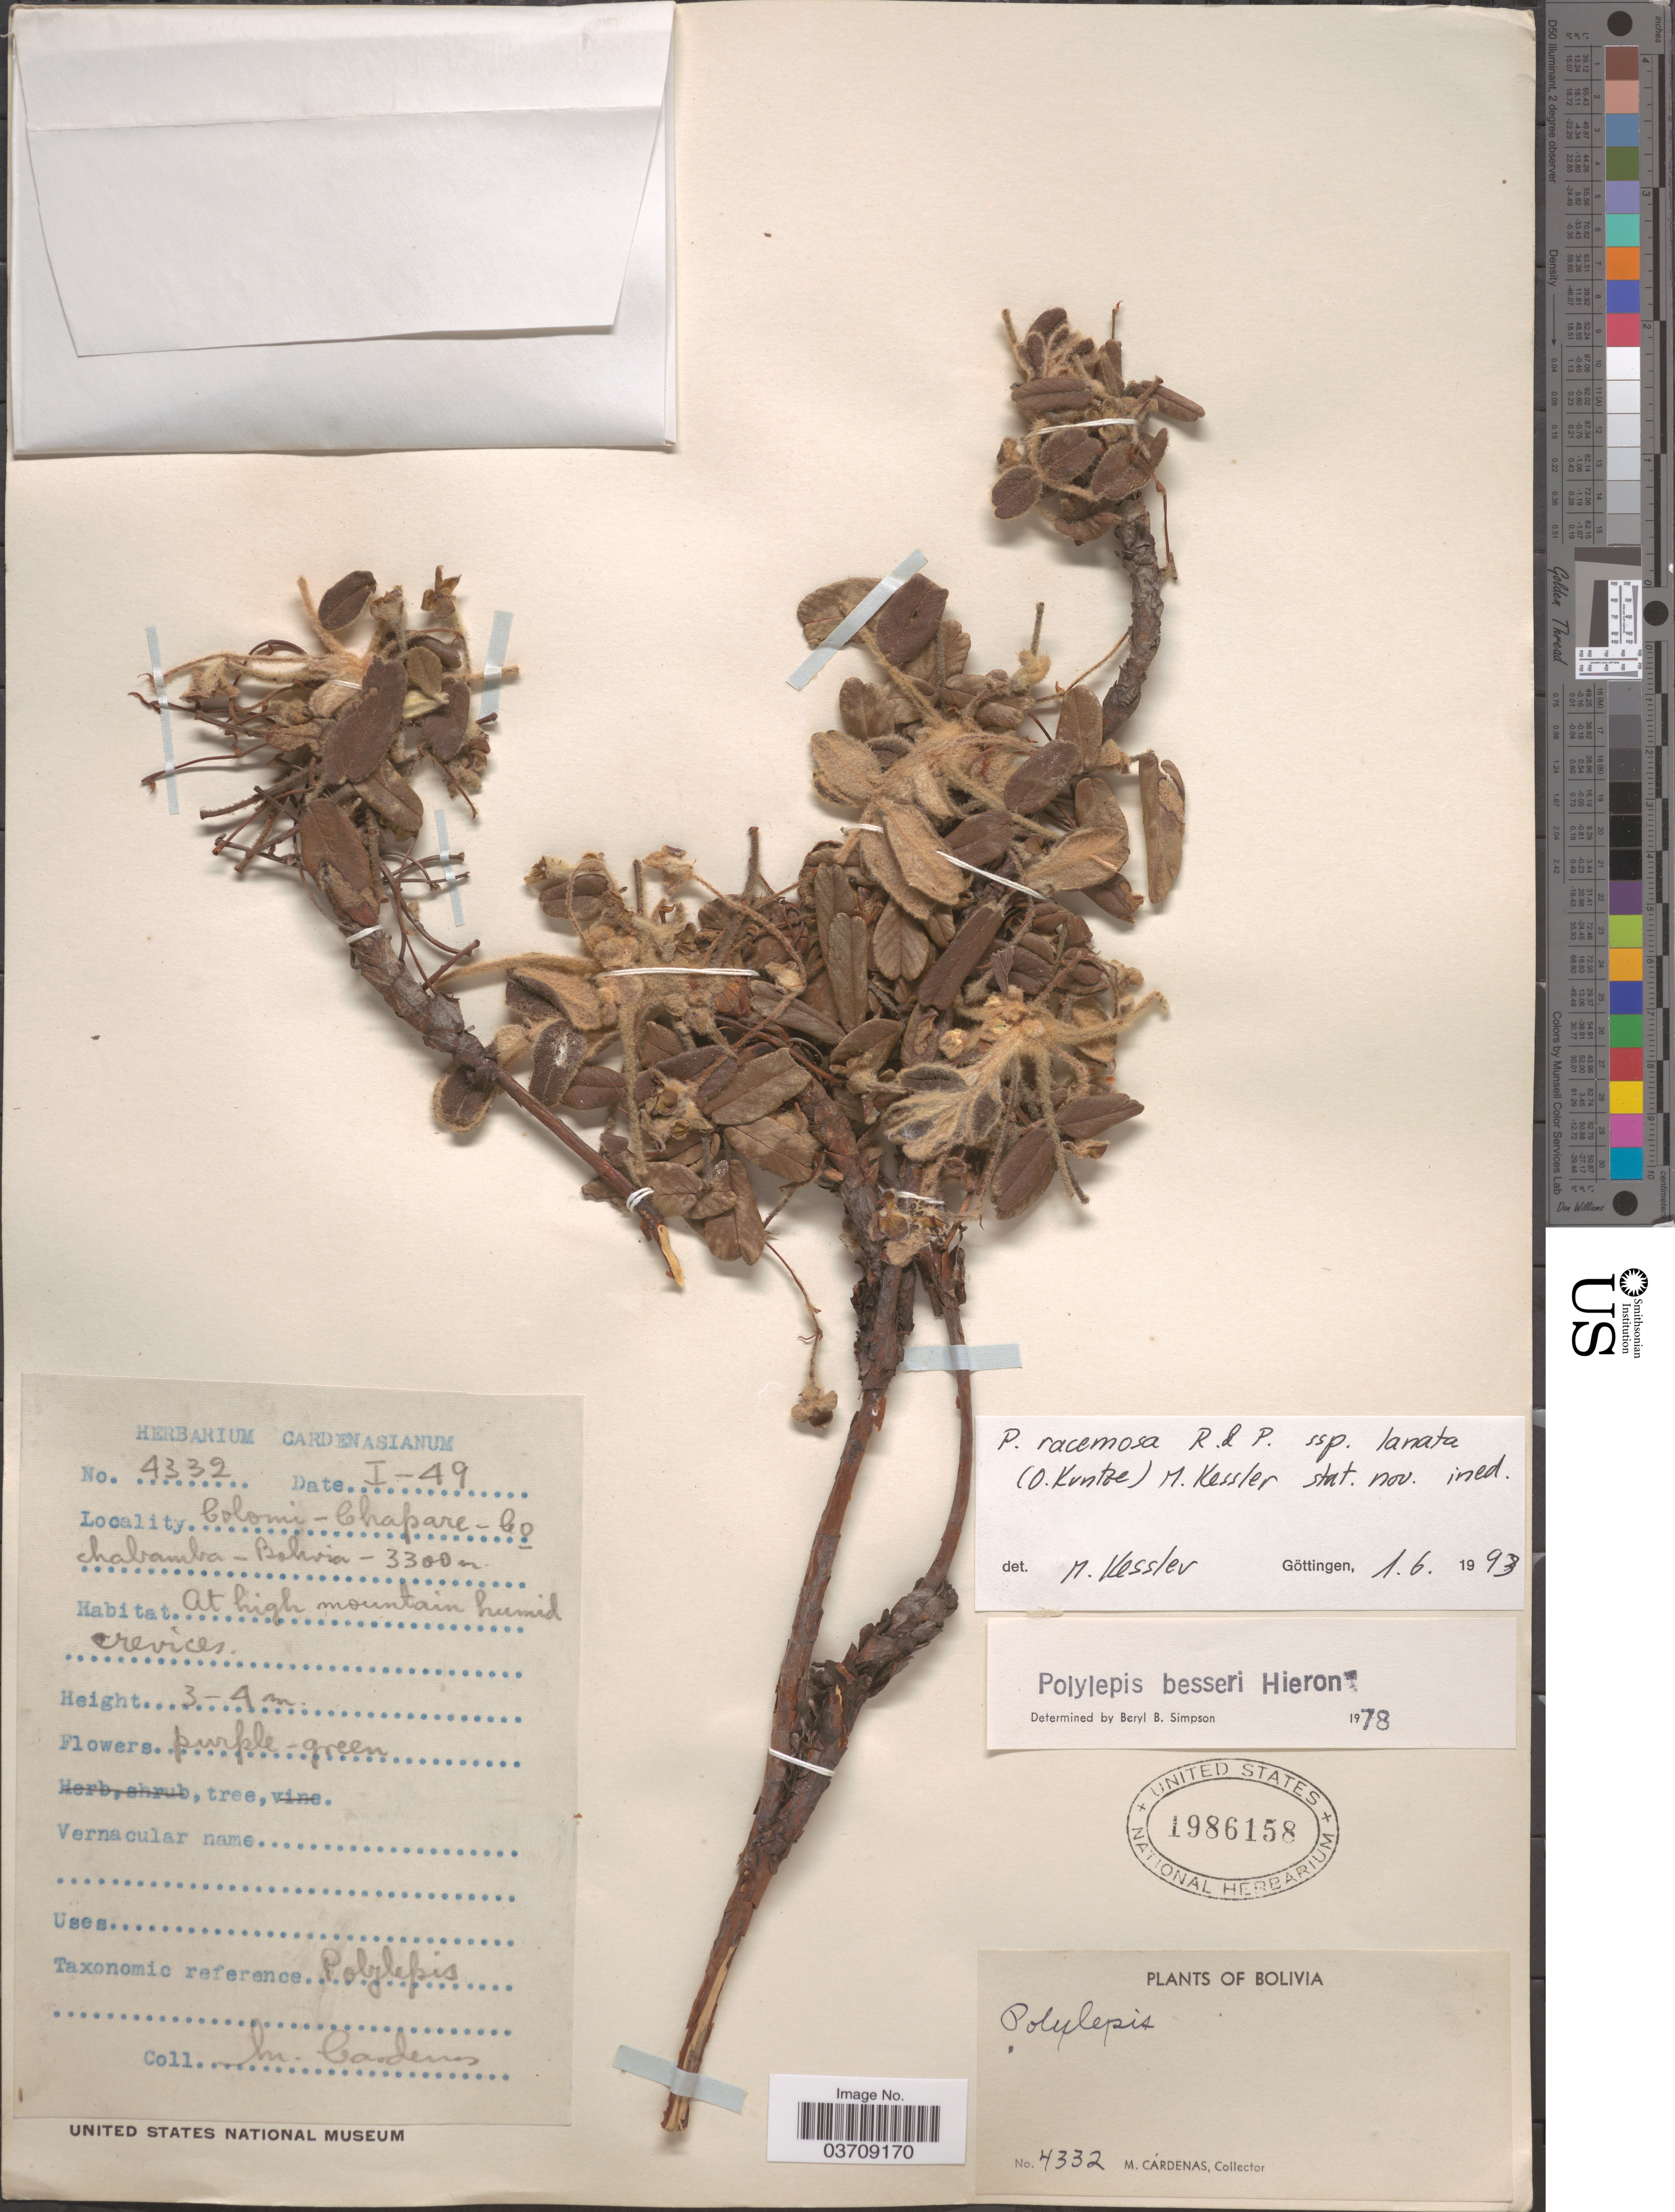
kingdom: Plantae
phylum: Tracheophyta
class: Magnoliopsida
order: Rosales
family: Rosaceae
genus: Polylepis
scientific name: Polylepis racemosa subsp. lanata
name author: (Kuntze) M. Kessler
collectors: M. Cárdenas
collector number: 4332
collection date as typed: Transcribed d/m/y: /1/49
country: Bolivia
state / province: Cochabamba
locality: Colomi - Chapare.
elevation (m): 3300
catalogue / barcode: US 1986158